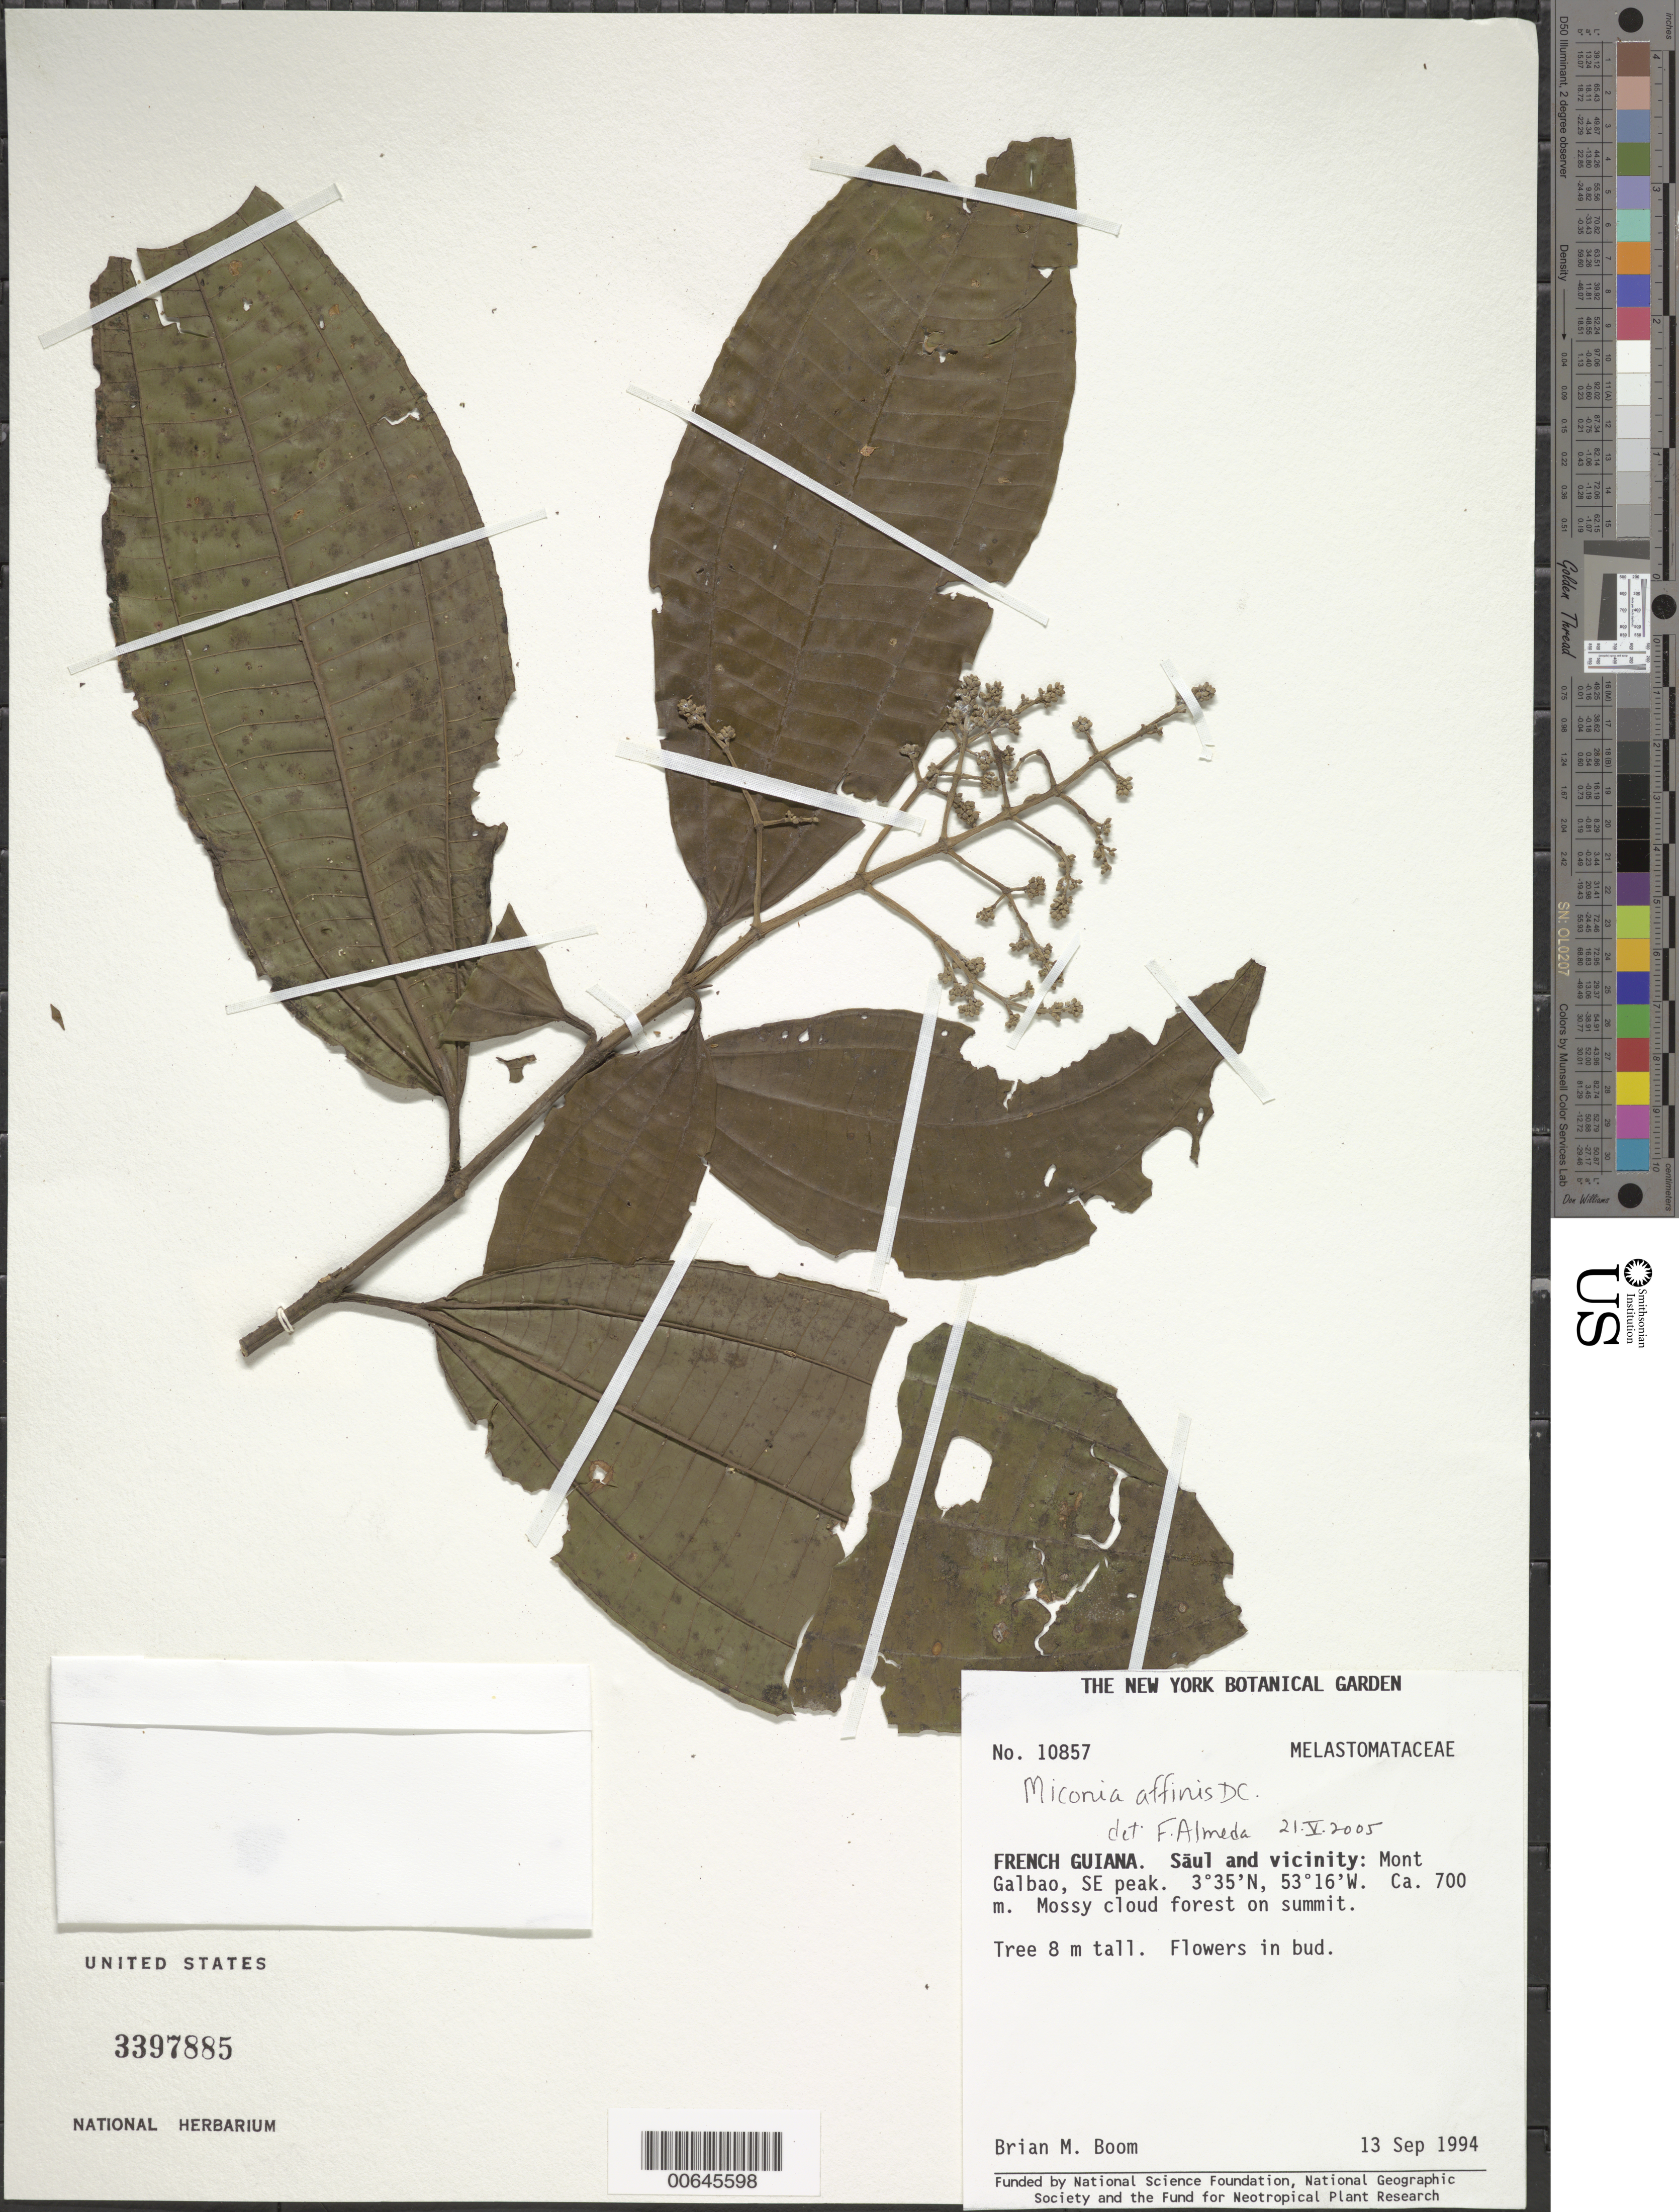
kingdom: Plantae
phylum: Tracheophyta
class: Magnoliopsida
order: Myrtales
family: Melastomataceae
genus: Miconia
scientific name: Miconia affinis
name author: DC.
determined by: Almeda, F.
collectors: B. M. Boom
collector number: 10857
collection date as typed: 13-Sep-94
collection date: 1994-09-13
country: French Guiana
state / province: Saint-Laurent-du-Maroni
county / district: Saül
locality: Saül, Mont Galbao, SE peak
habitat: Mossy cloud forest on summit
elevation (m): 700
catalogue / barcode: US 3397885